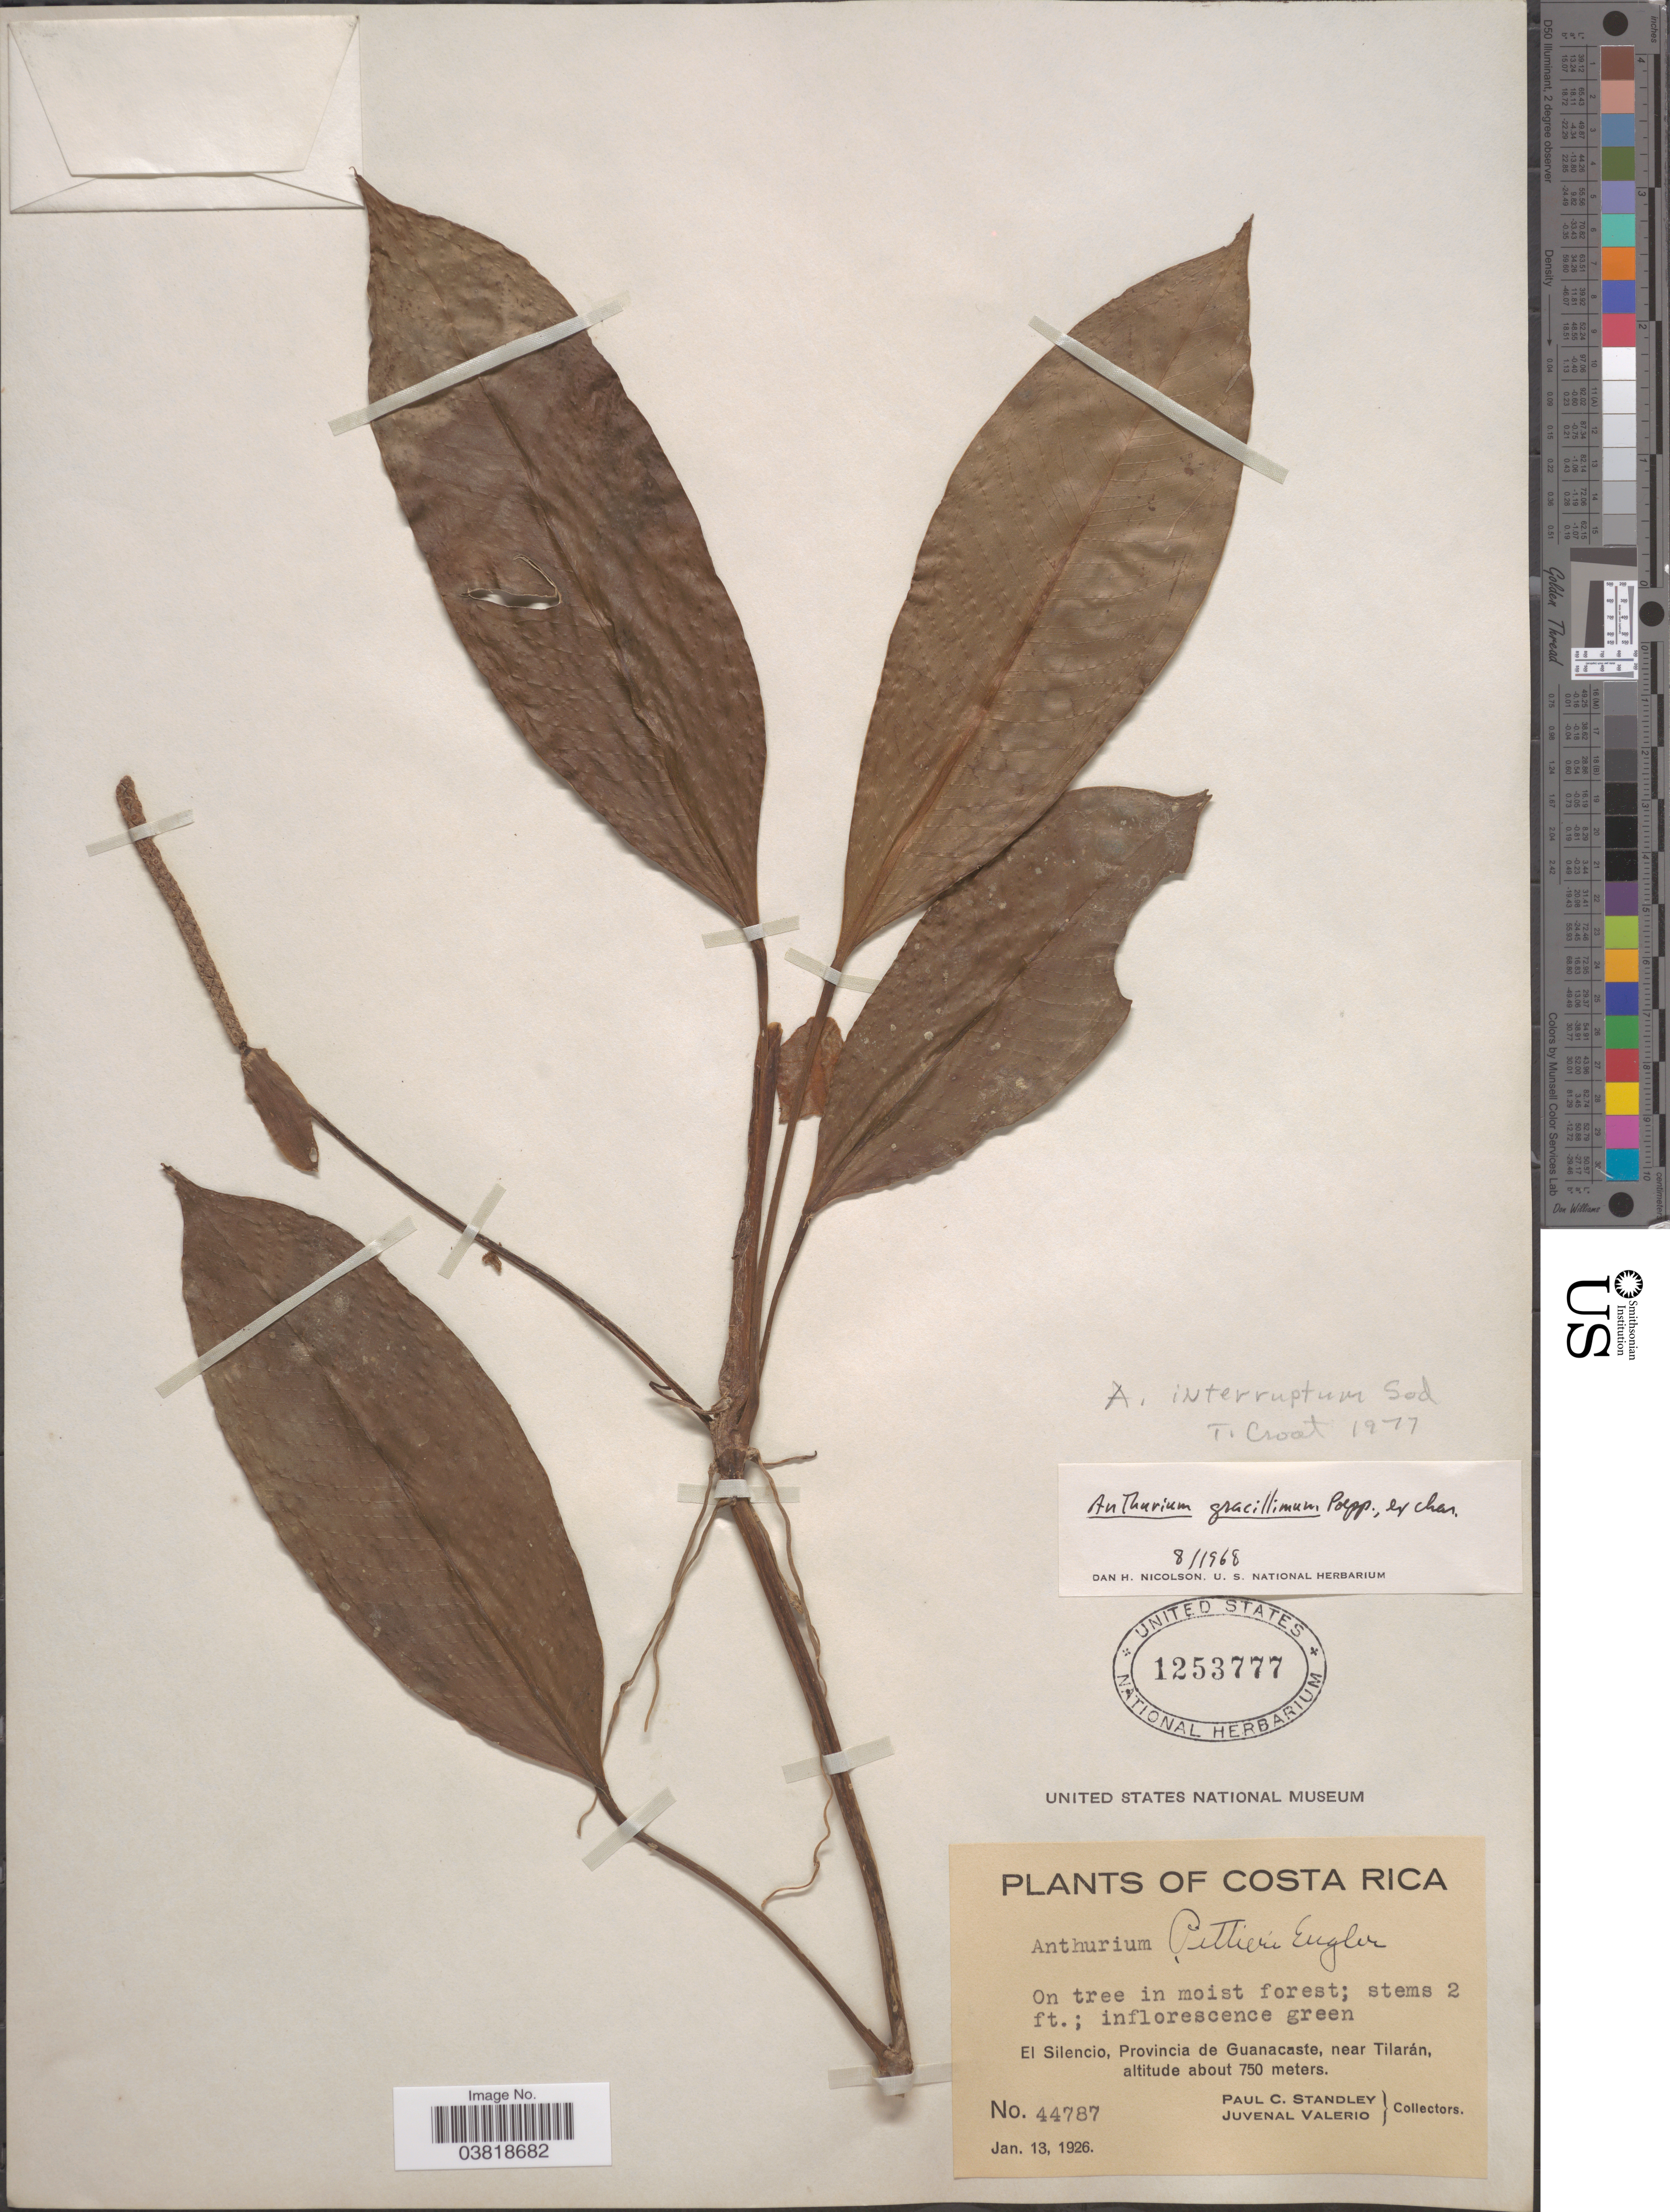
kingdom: Plantae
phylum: Tracheophyta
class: Liliopsida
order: Alismatales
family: Araceae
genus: Anthurium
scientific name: Anthurium interruptum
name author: Sodiro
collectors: P. C. Standley & J. Valerio R.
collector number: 44787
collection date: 1926-01-13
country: Costa Rica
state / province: Guanacaste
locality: El Silencio, near Tilarán.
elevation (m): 750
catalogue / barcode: US 1253777